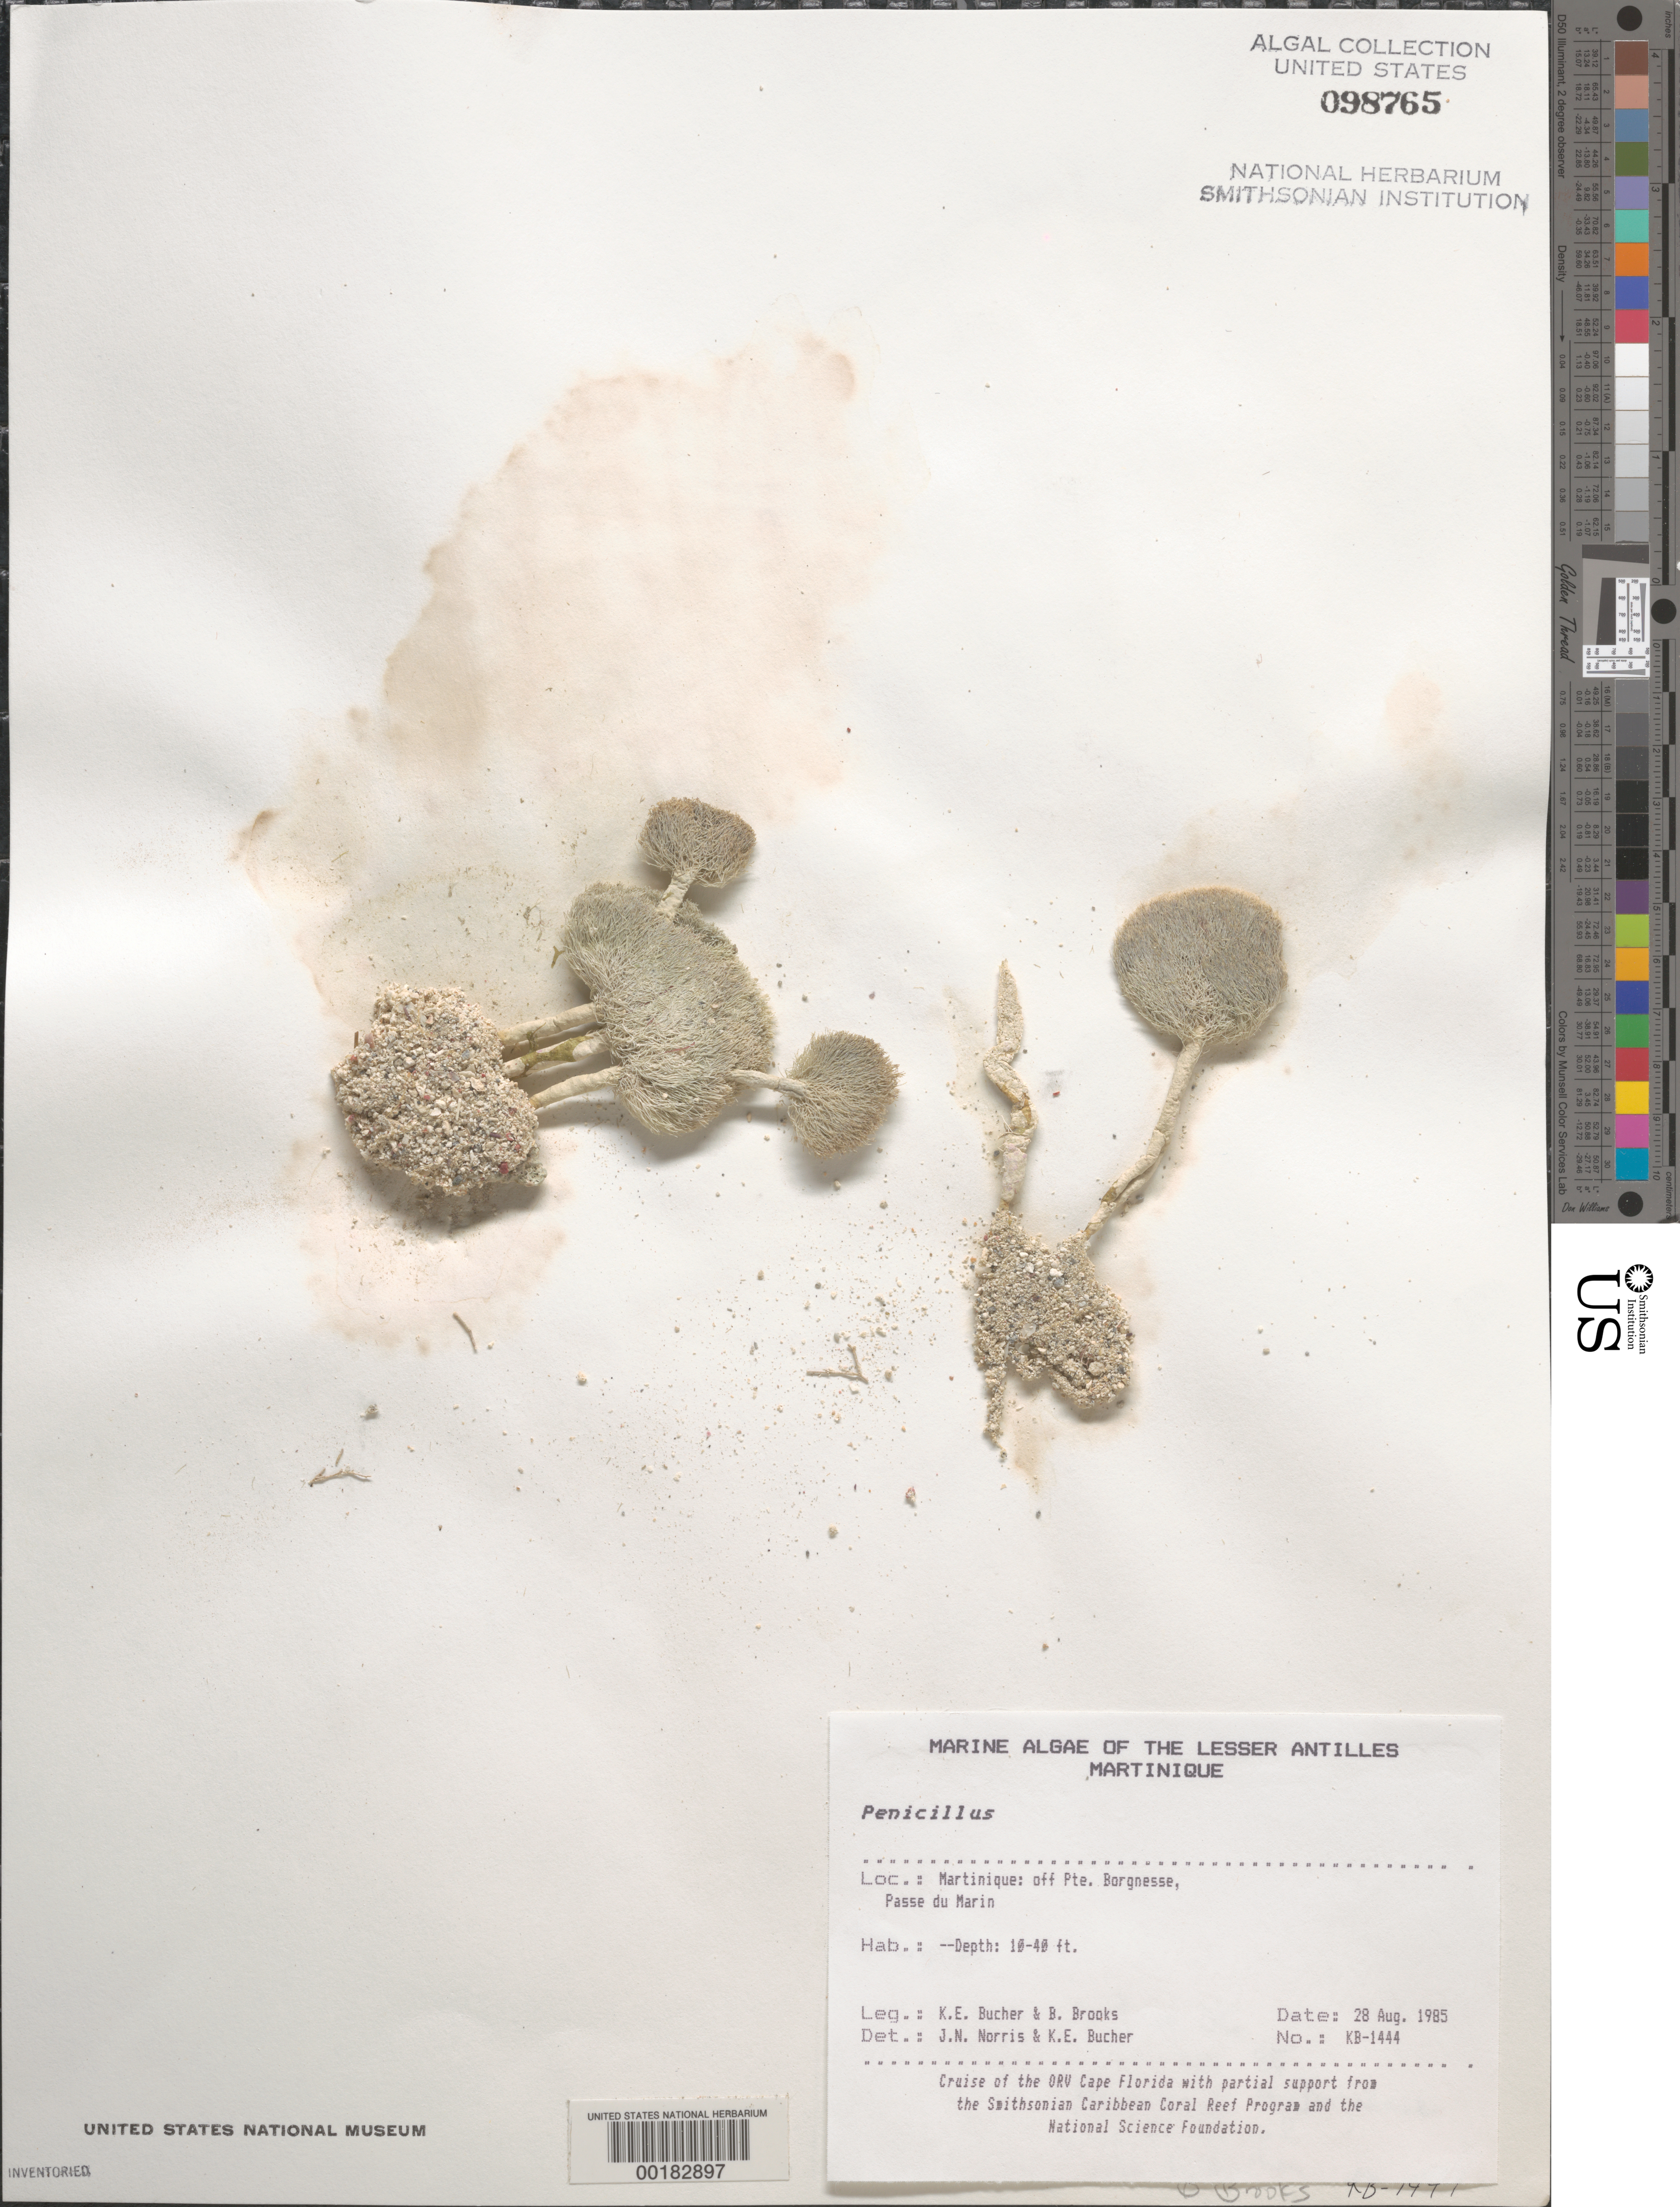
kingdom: Plantae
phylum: Chlorophyta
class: Ulvophyceae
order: Bryopsidales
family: Udoteaceae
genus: Penicillus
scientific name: Penicillus sp.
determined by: Norris, J. N.; Bucher, K. E.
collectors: K. E. Bucher & B. Brooks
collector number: Kb-1444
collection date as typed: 28 Aug 1985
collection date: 1985-08-28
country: Martinique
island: Martinique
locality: Passe du Marin, off Pointe Borgnesse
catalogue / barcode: US 98765